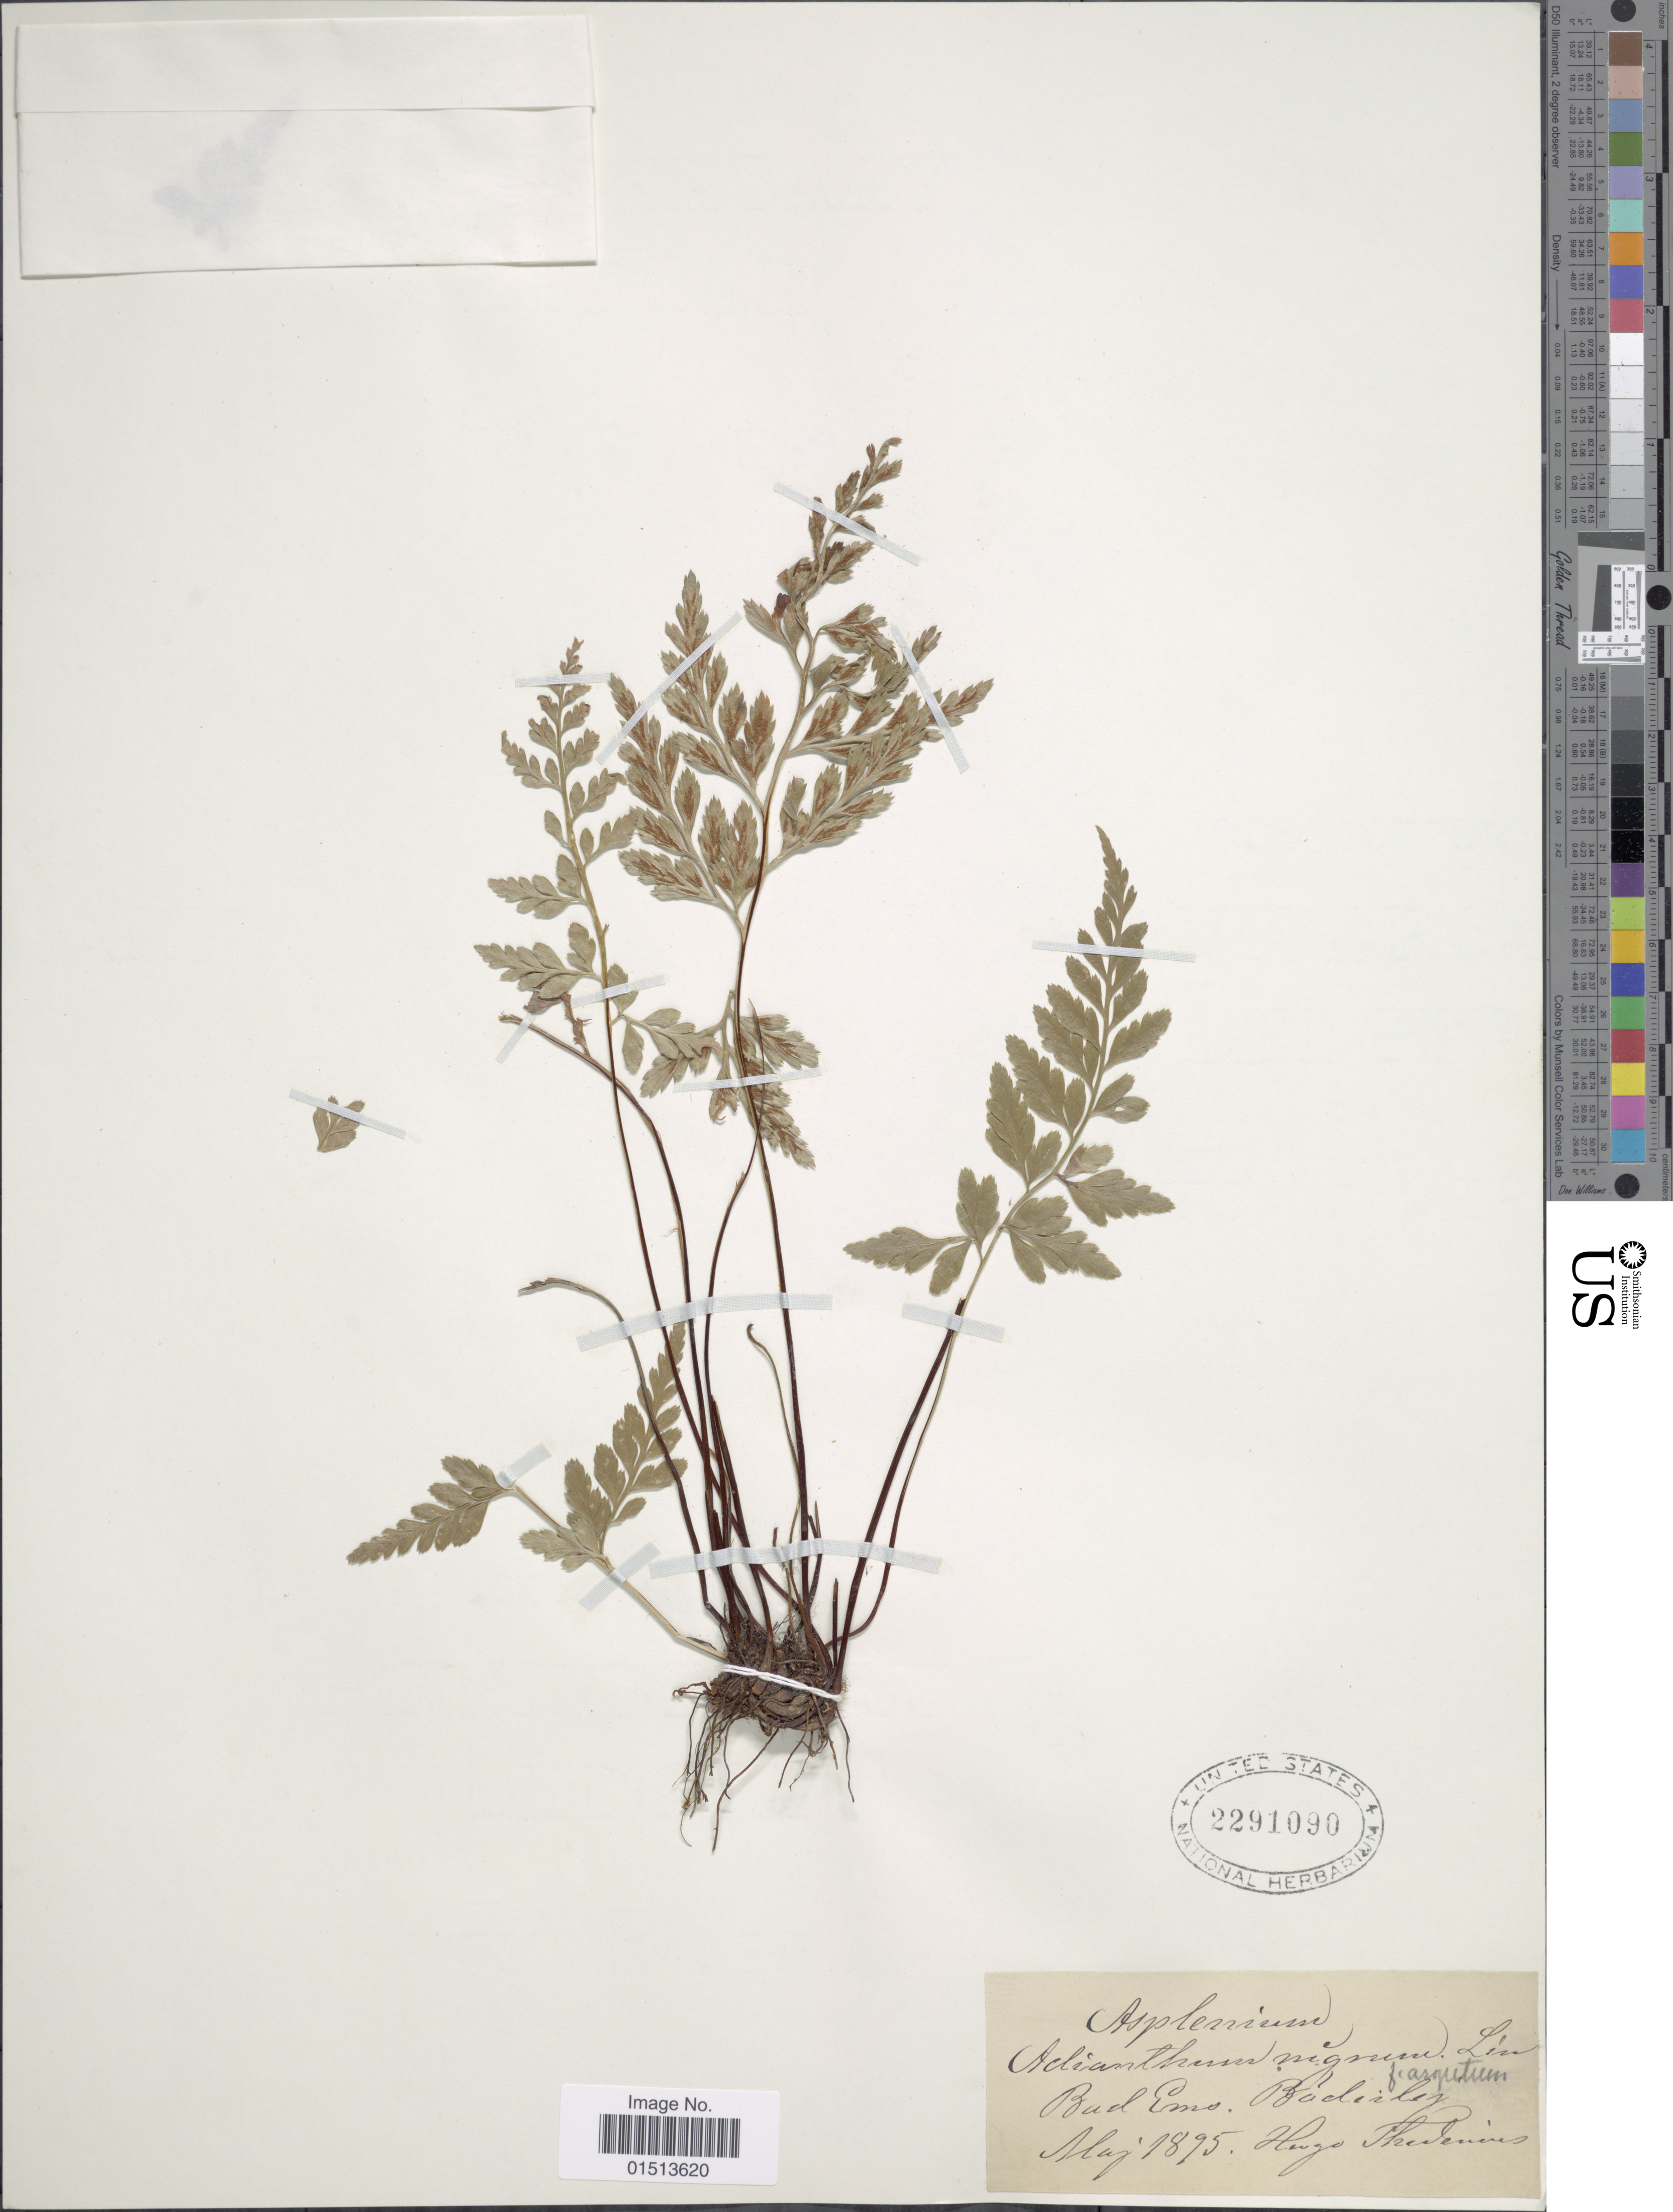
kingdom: Plantae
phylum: Tracheophyta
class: Polypodiopsida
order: Polypodiales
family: Aspleniaceae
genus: Asplenium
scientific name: Asplenium adiantum-nigrum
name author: L.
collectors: C. Thedenius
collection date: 1895-05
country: Germany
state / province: Rhineland-Palatinate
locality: Bud Ems, Budirleg. [interpreted]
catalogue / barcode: US 2291090